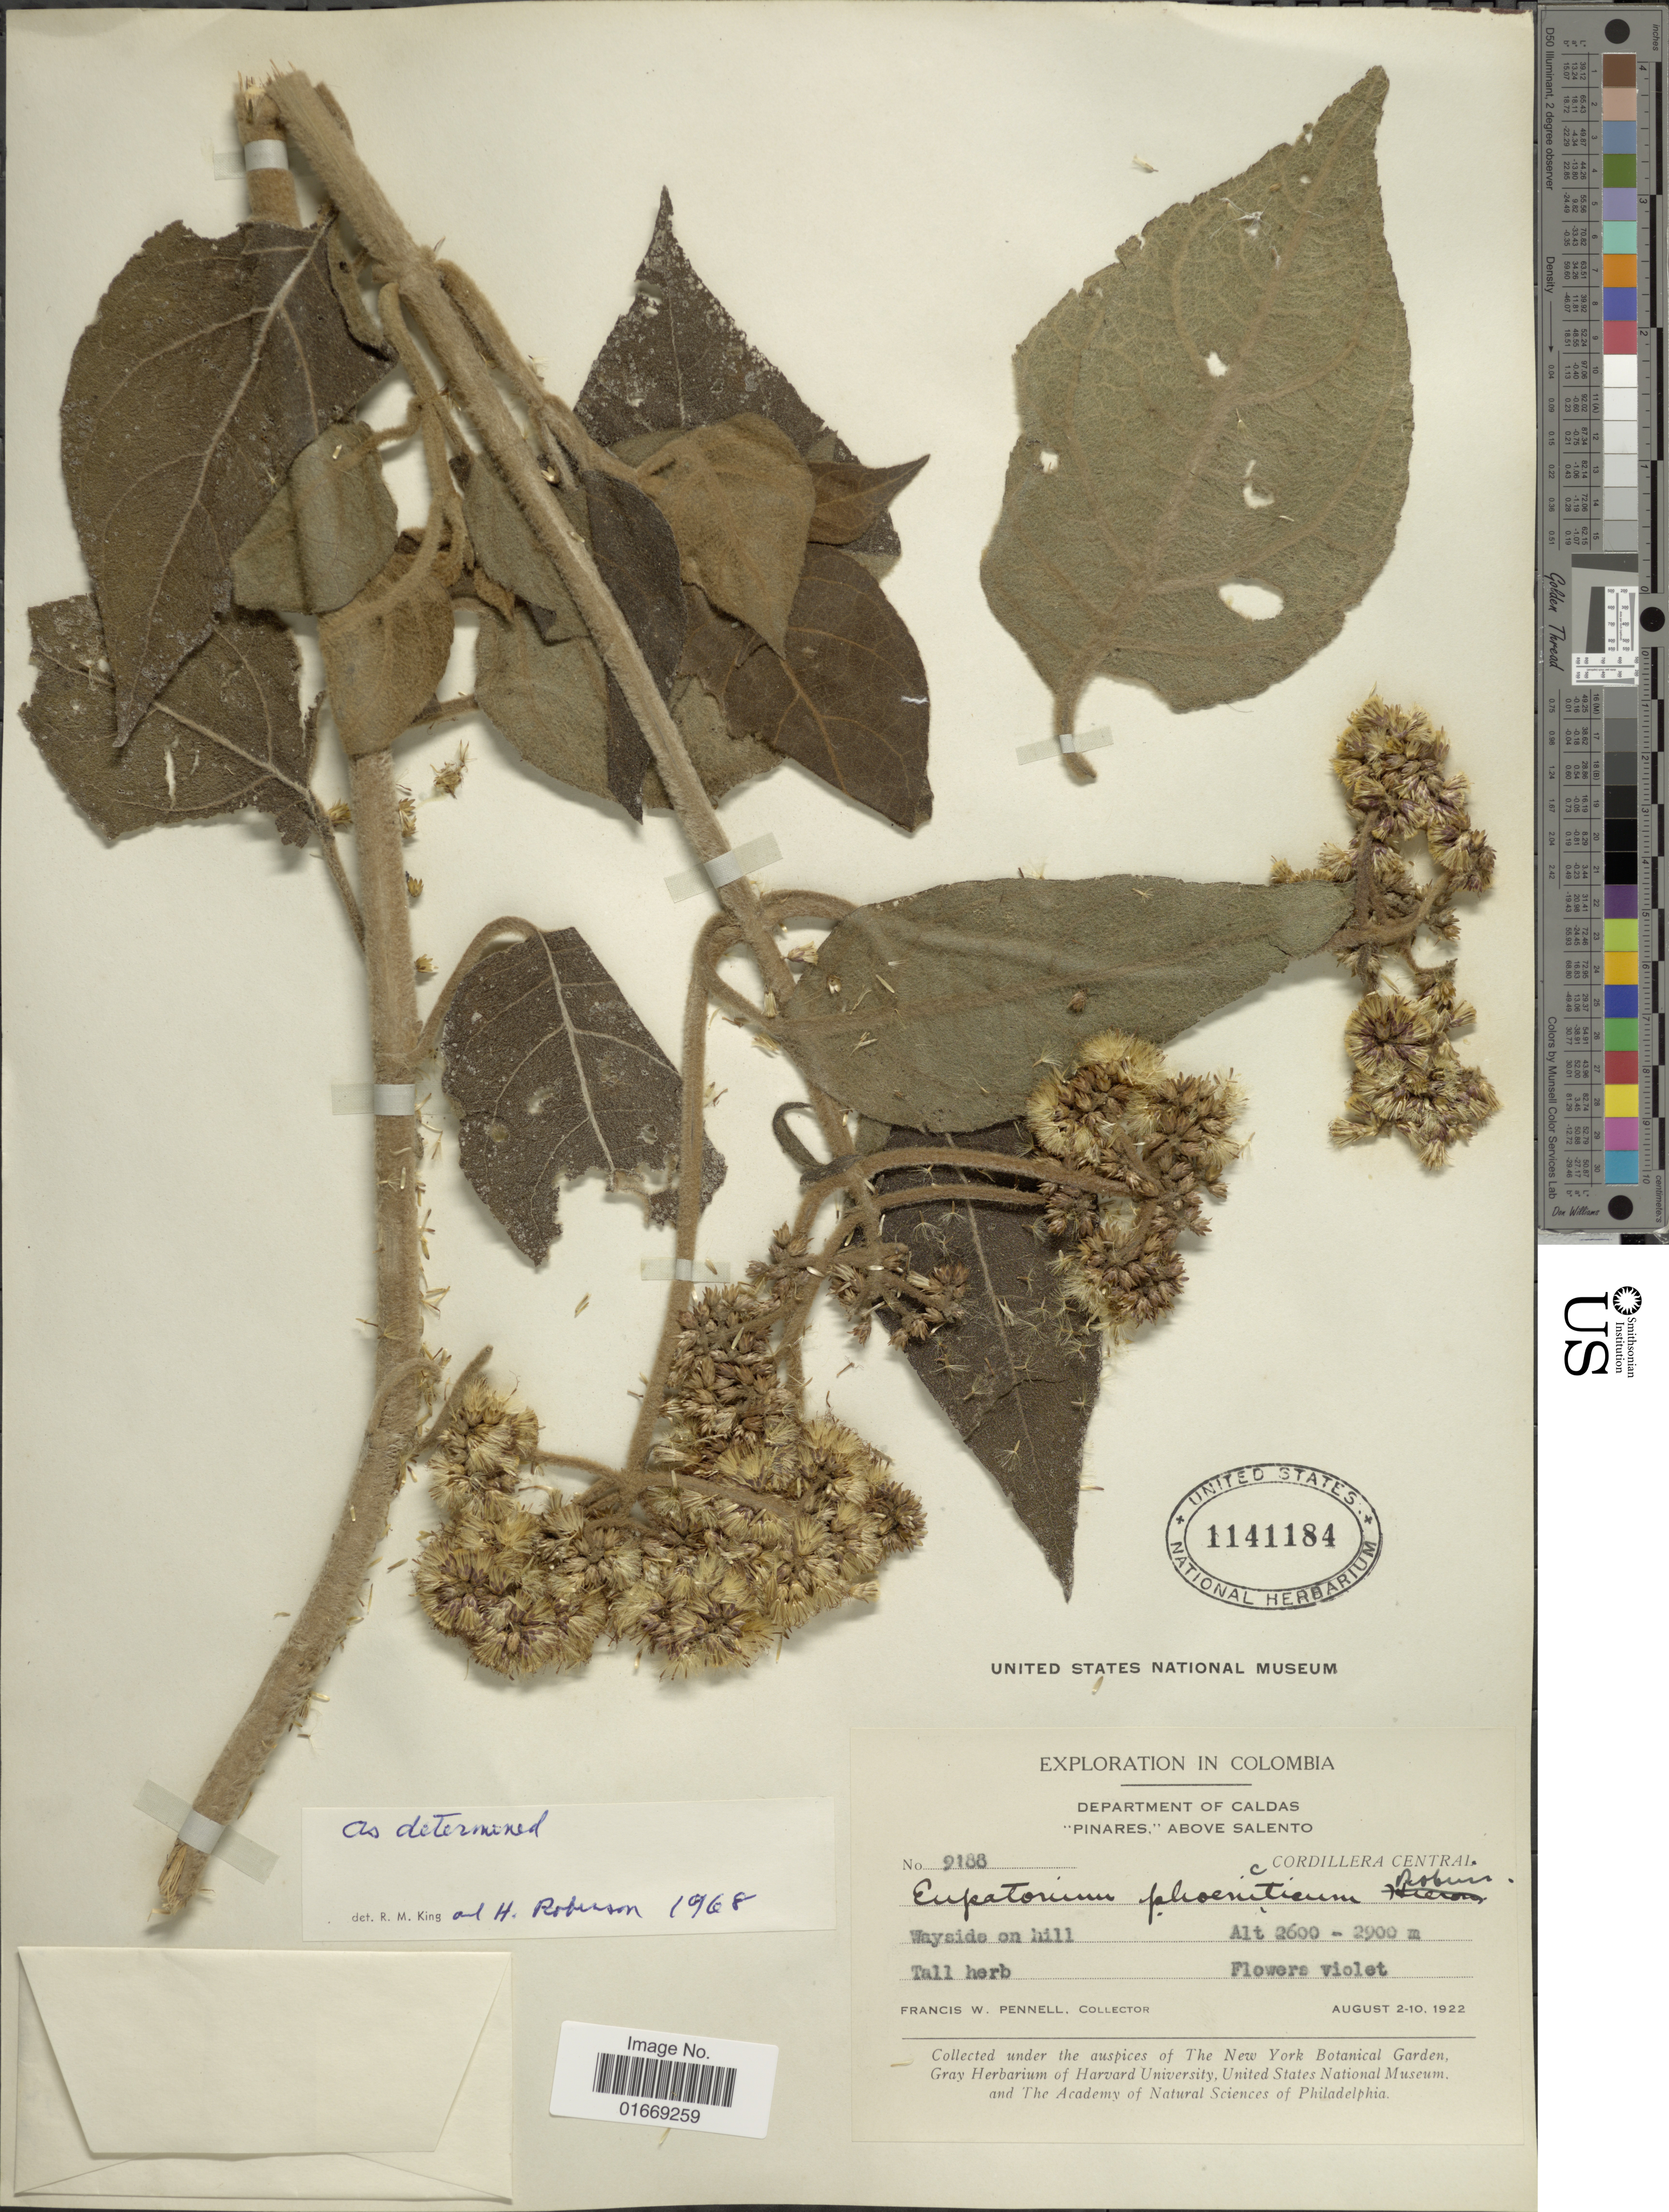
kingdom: Plantae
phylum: Tracheophyta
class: Magnoliopsida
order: Asterales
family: Asteraceae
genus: Hebeclinium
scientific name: Hebeclinium phoenicticum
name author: (B.L. Rob.) R.M. King & H. Rob.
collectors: F. W. Pennell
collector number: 9188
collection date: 1922-08-02/1922-08-10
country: Colombia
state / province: Caldas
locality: Department of Caldas. "Pinares", above Salento. Cordillera Central. Whyside on hill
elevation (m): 2600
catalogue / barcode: US 1141184